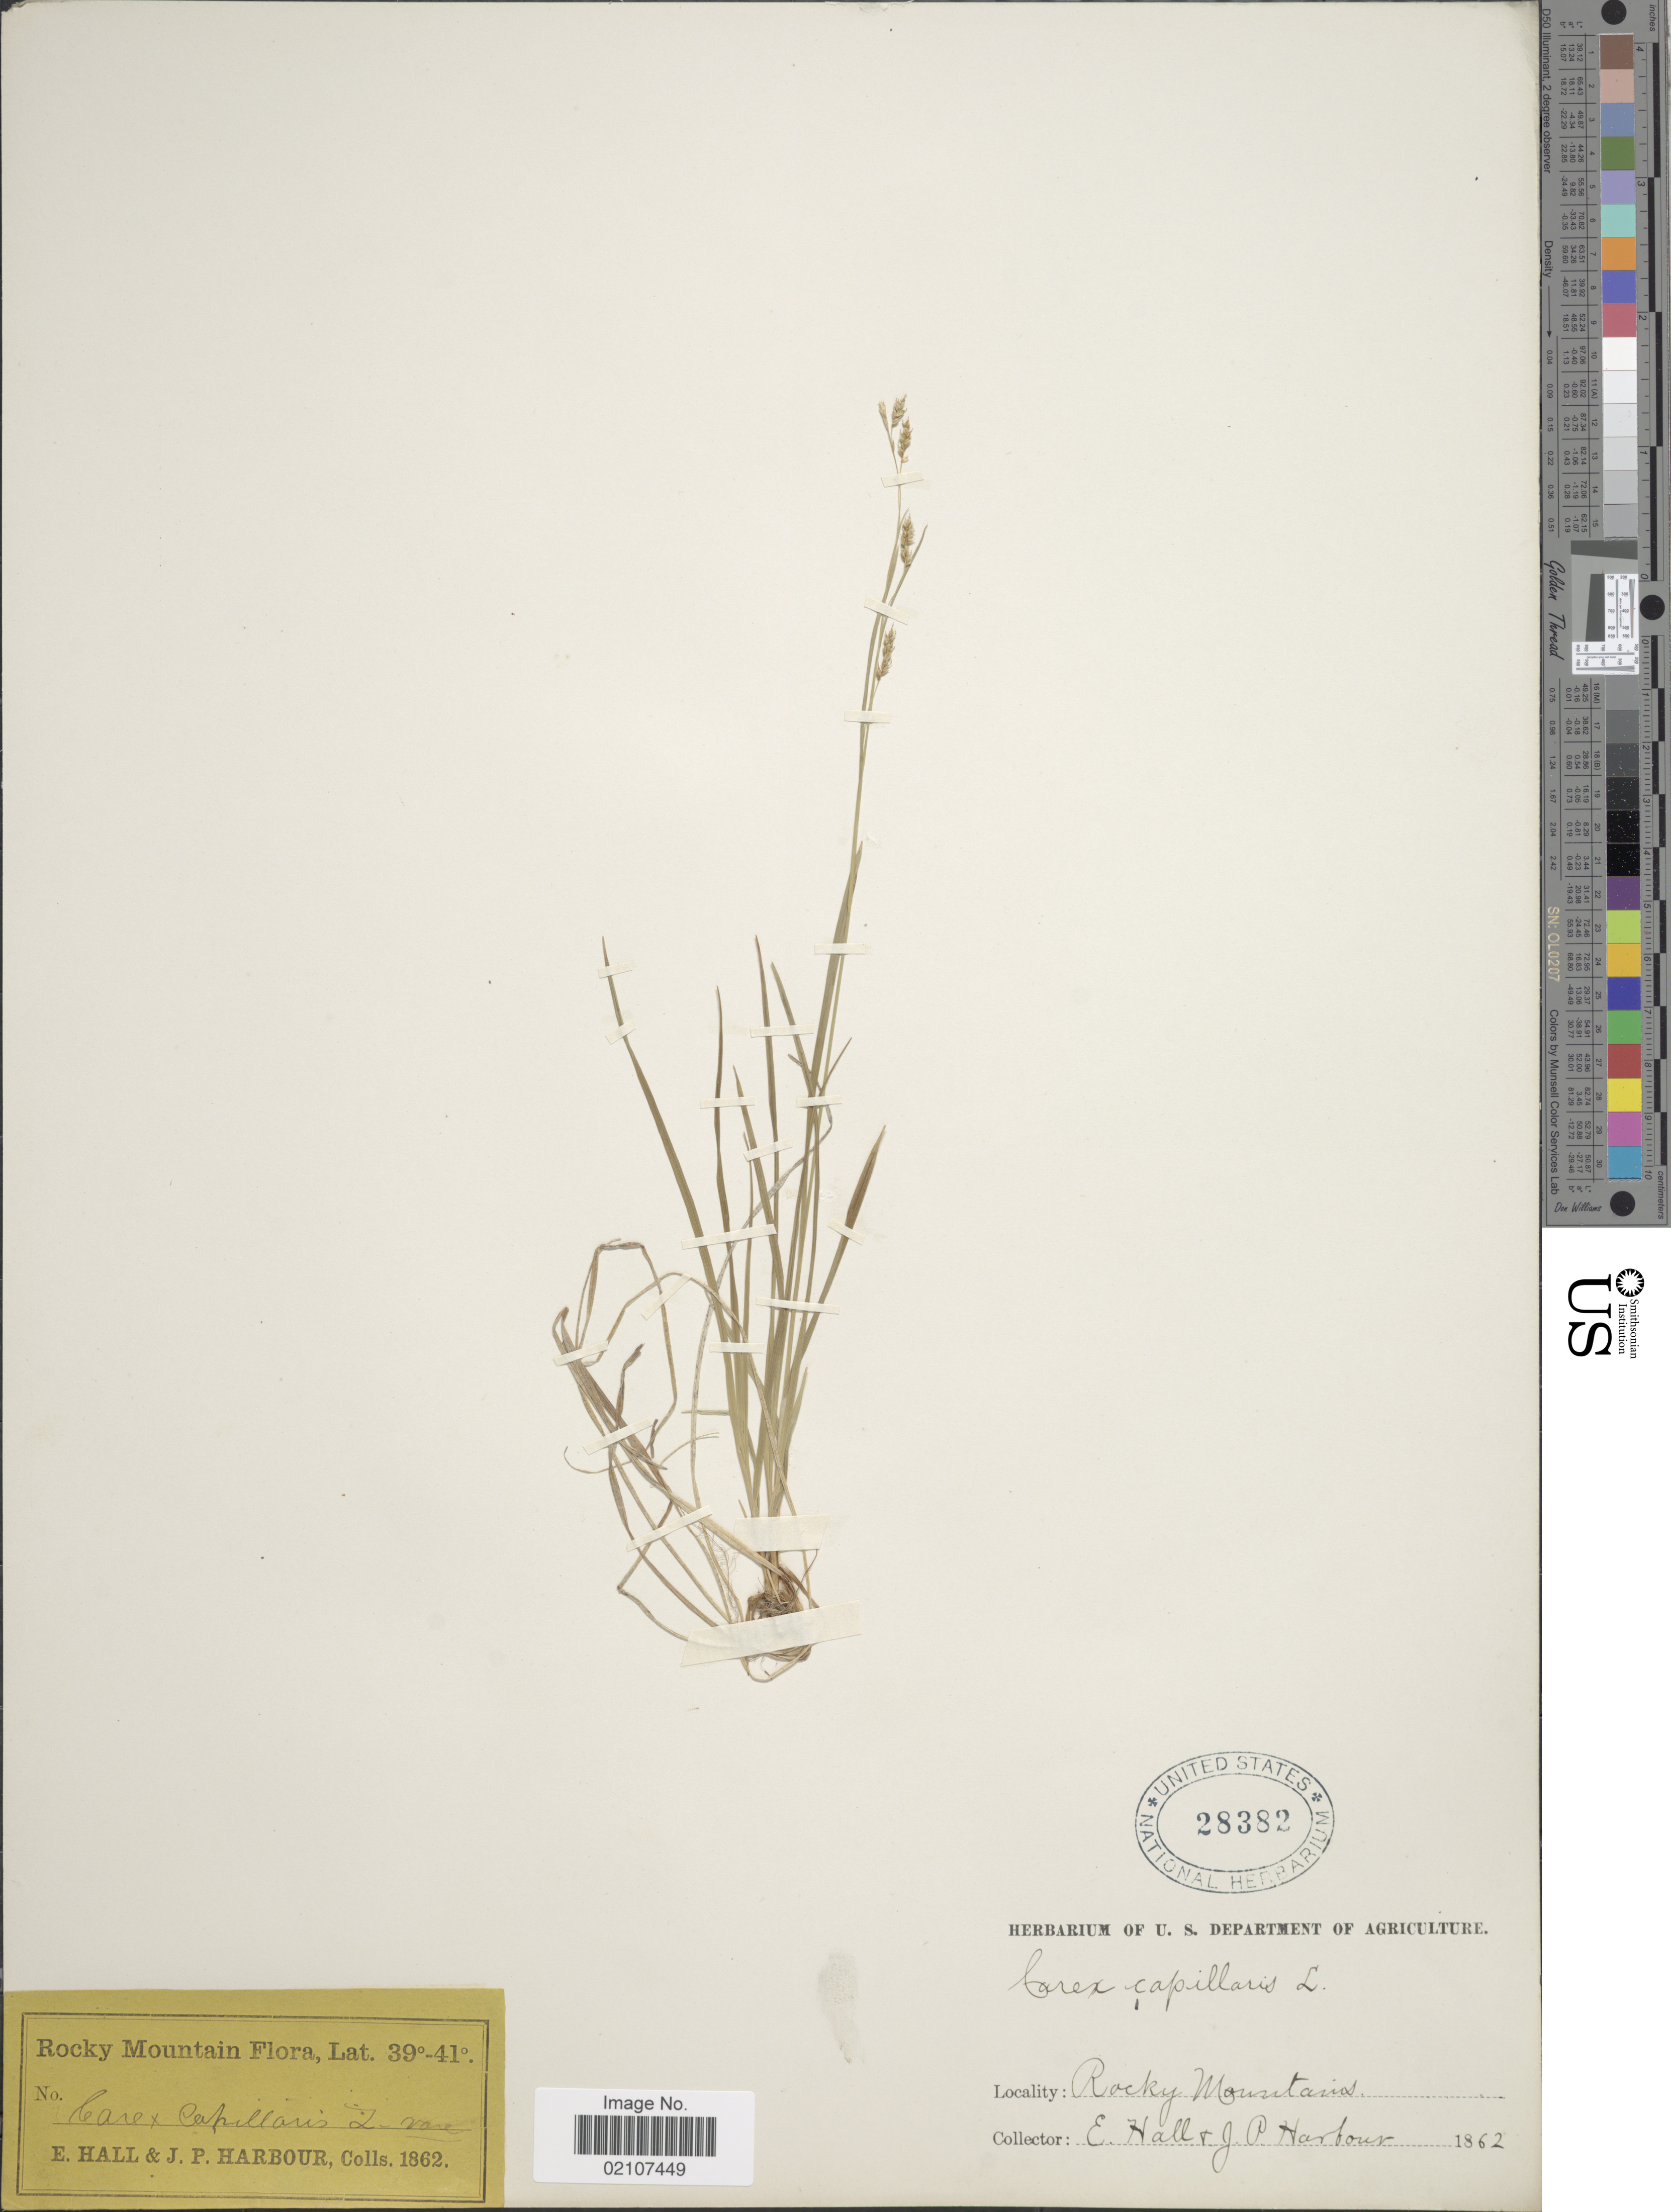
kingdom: Plantae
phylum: Tracheophyta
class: Liliopsida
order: Poales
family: Cyperaceae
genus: Carex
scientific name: Carex capillaris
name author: L.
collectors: E. Hall & J. Harbour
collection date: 1862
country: United States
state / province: Colorado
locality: Rocky Mtns.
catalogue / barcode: US 28382